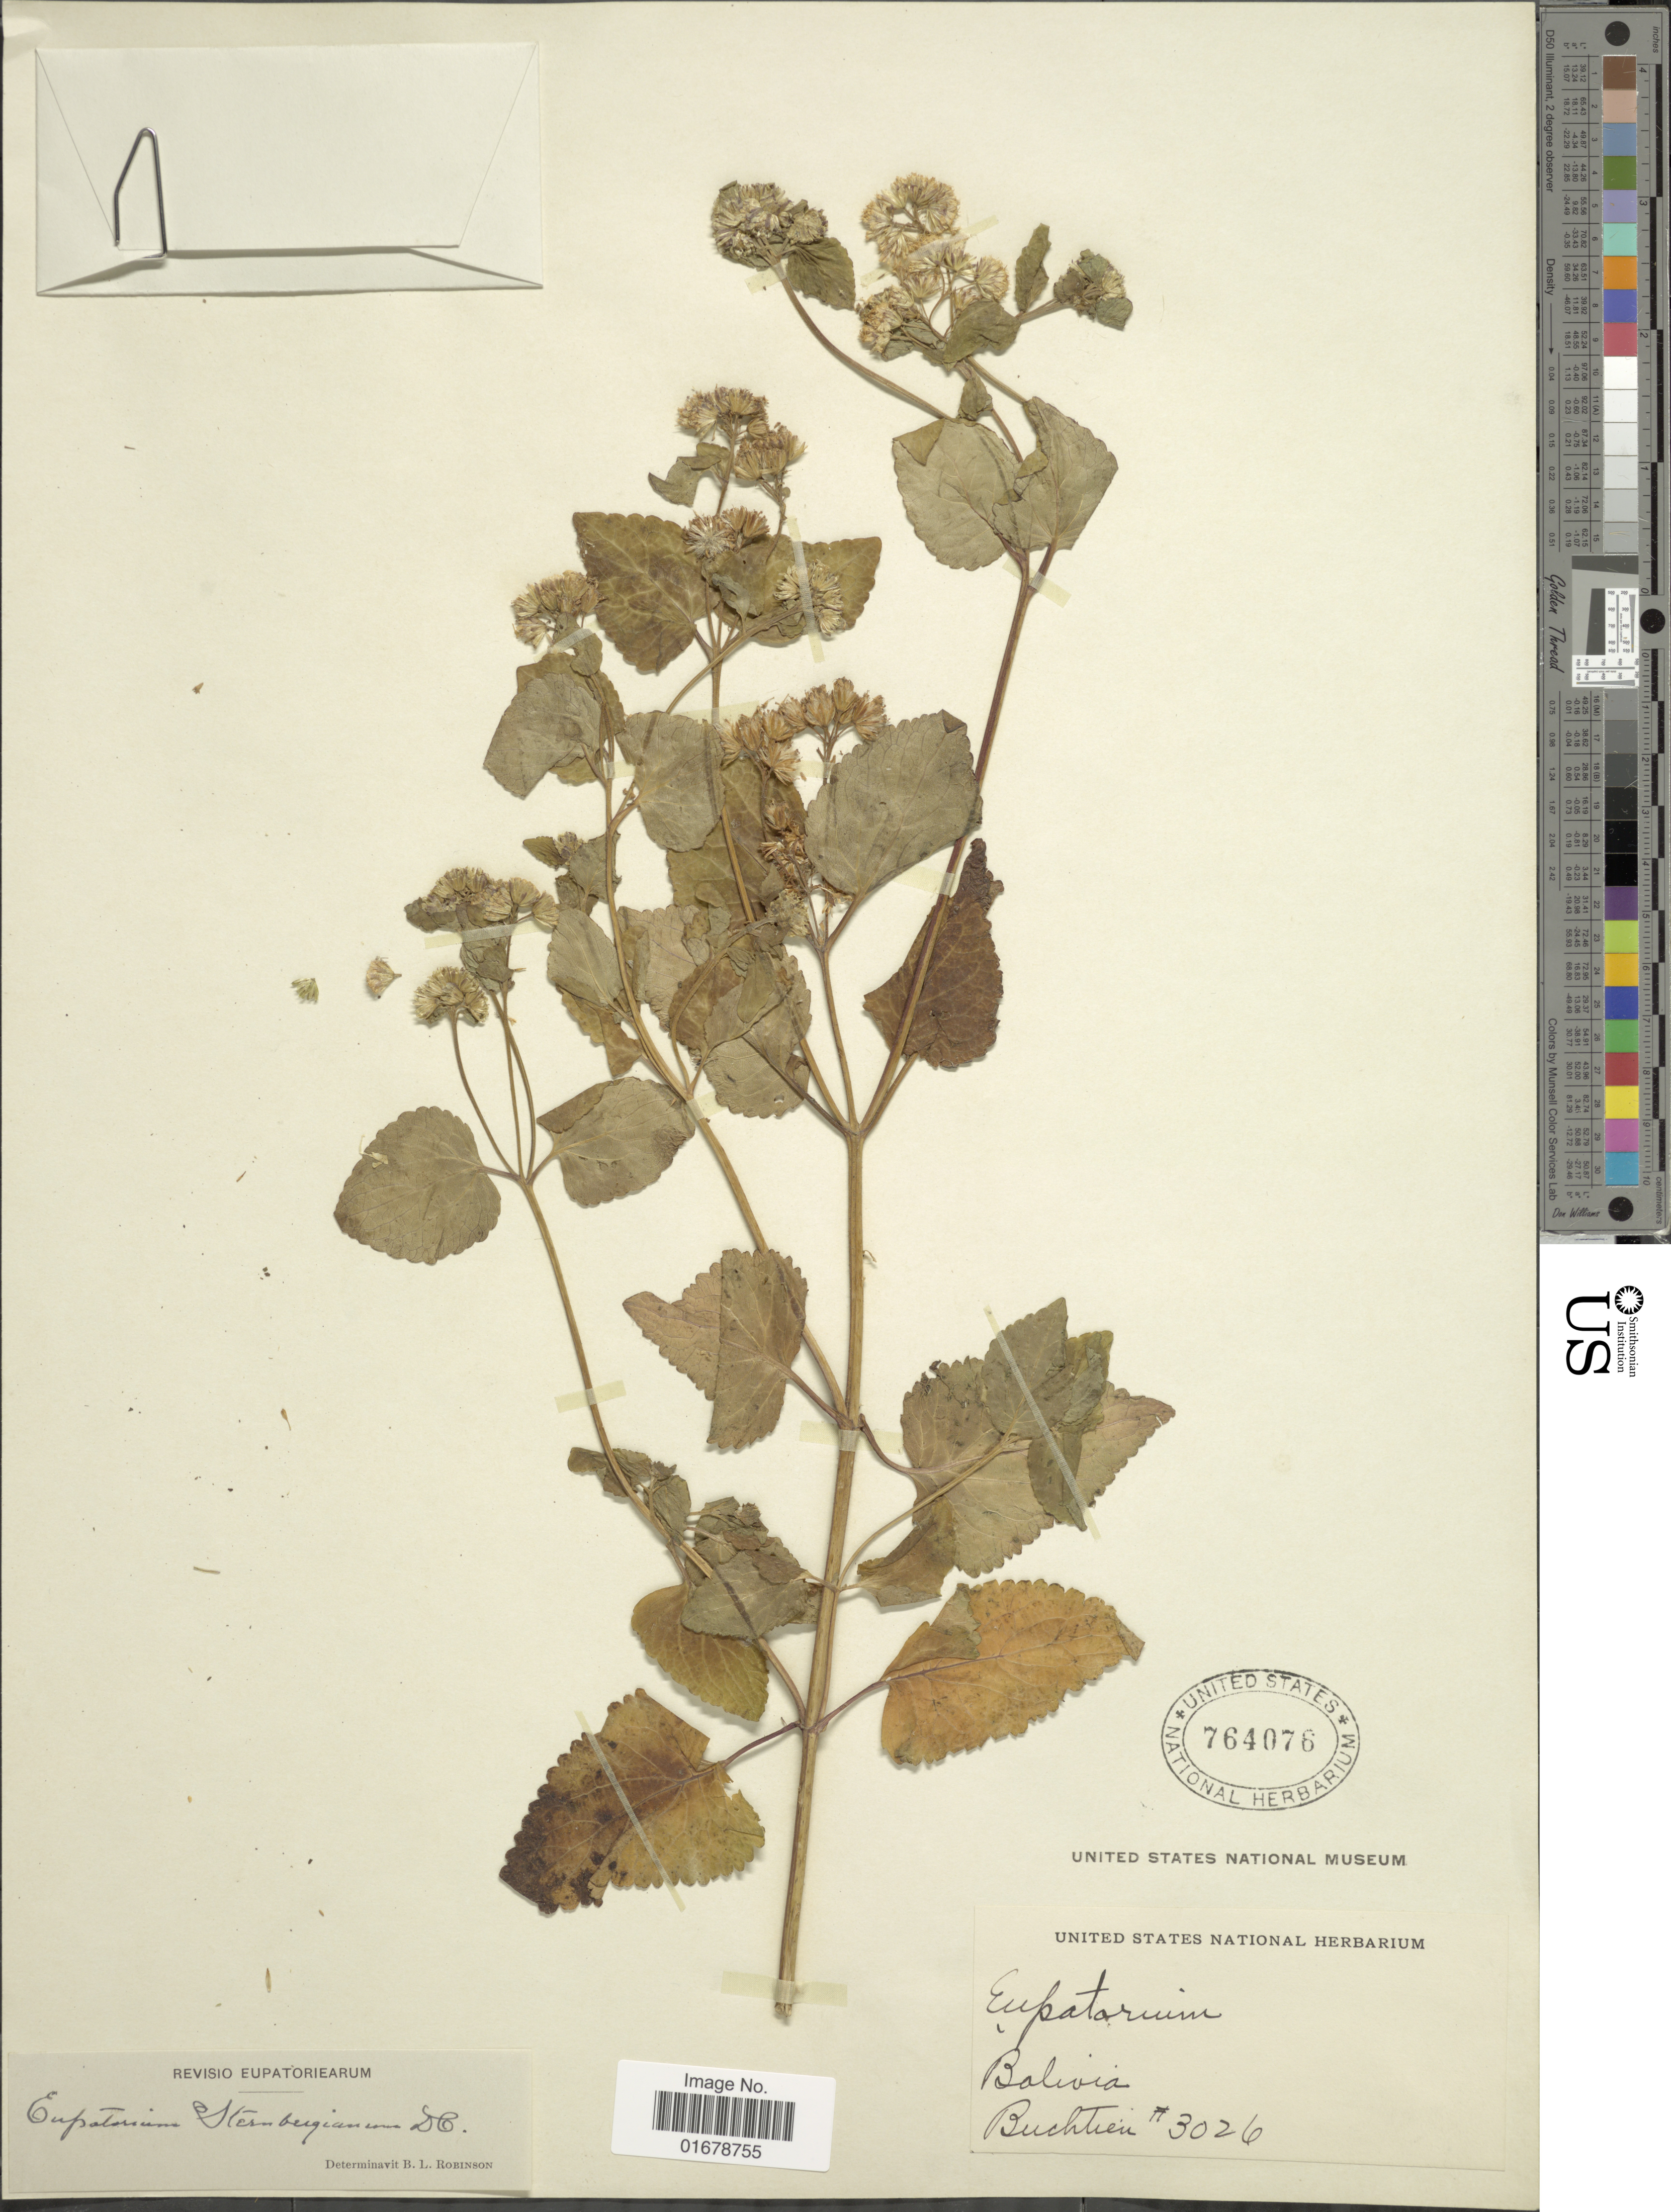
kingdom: Plantae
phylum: Tracheophyta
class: Magnoliopsida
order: Asterales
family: Asteraceae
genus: Ageratina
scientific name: Ageratina sternbergiana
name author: (DC.) R.M. King & H. Rob.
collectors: O. Buchtien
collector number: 3026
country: Bolivia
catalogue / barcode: US 764076